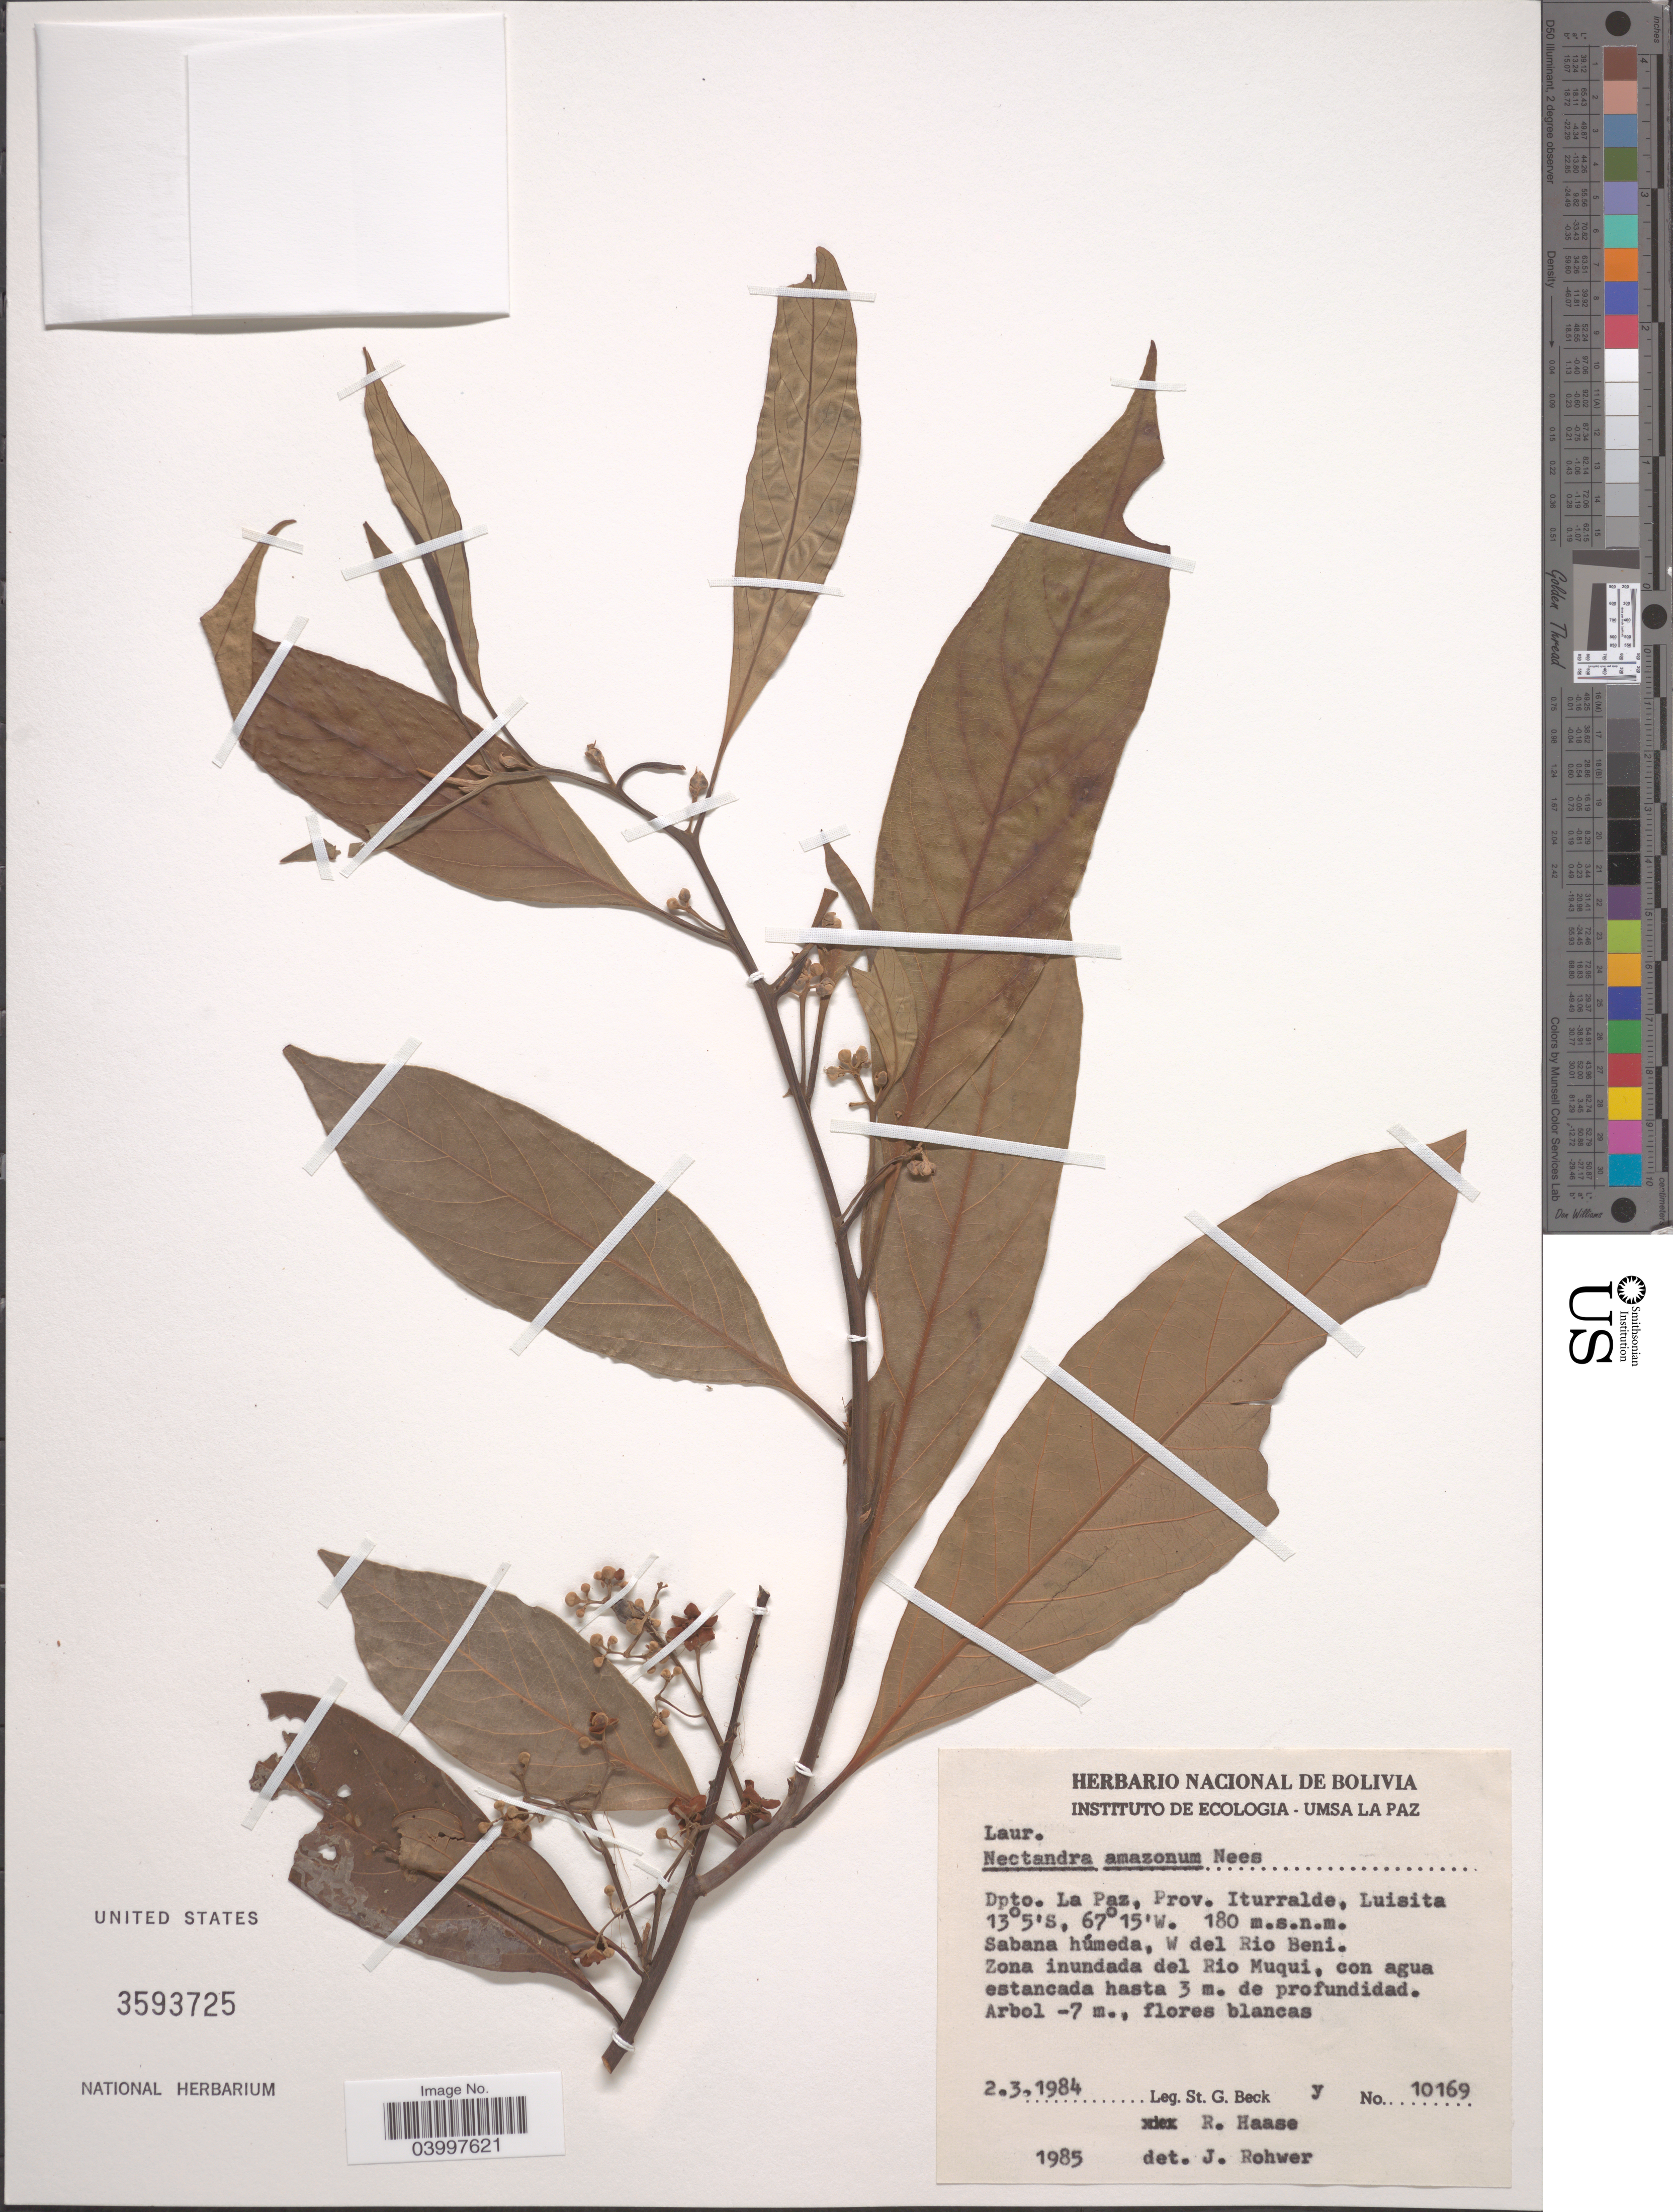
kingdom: Plantae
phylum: Tracheophyta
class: Magnoliopsida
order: Laurales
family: Lauraceae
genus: Nectandra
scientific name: Nectandra amazonum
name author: Nees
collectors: S. G. Beck & R. Haase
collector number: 10169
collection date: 1984-03-02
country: Bolivia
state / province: La Paz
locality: Dpto. La Paz, Prov. Iturralde, Luisita. Sabana húmeda, W del Rio Beni. Zona inundada del Rio Muqui.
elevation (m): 180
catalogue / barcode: US 3593725